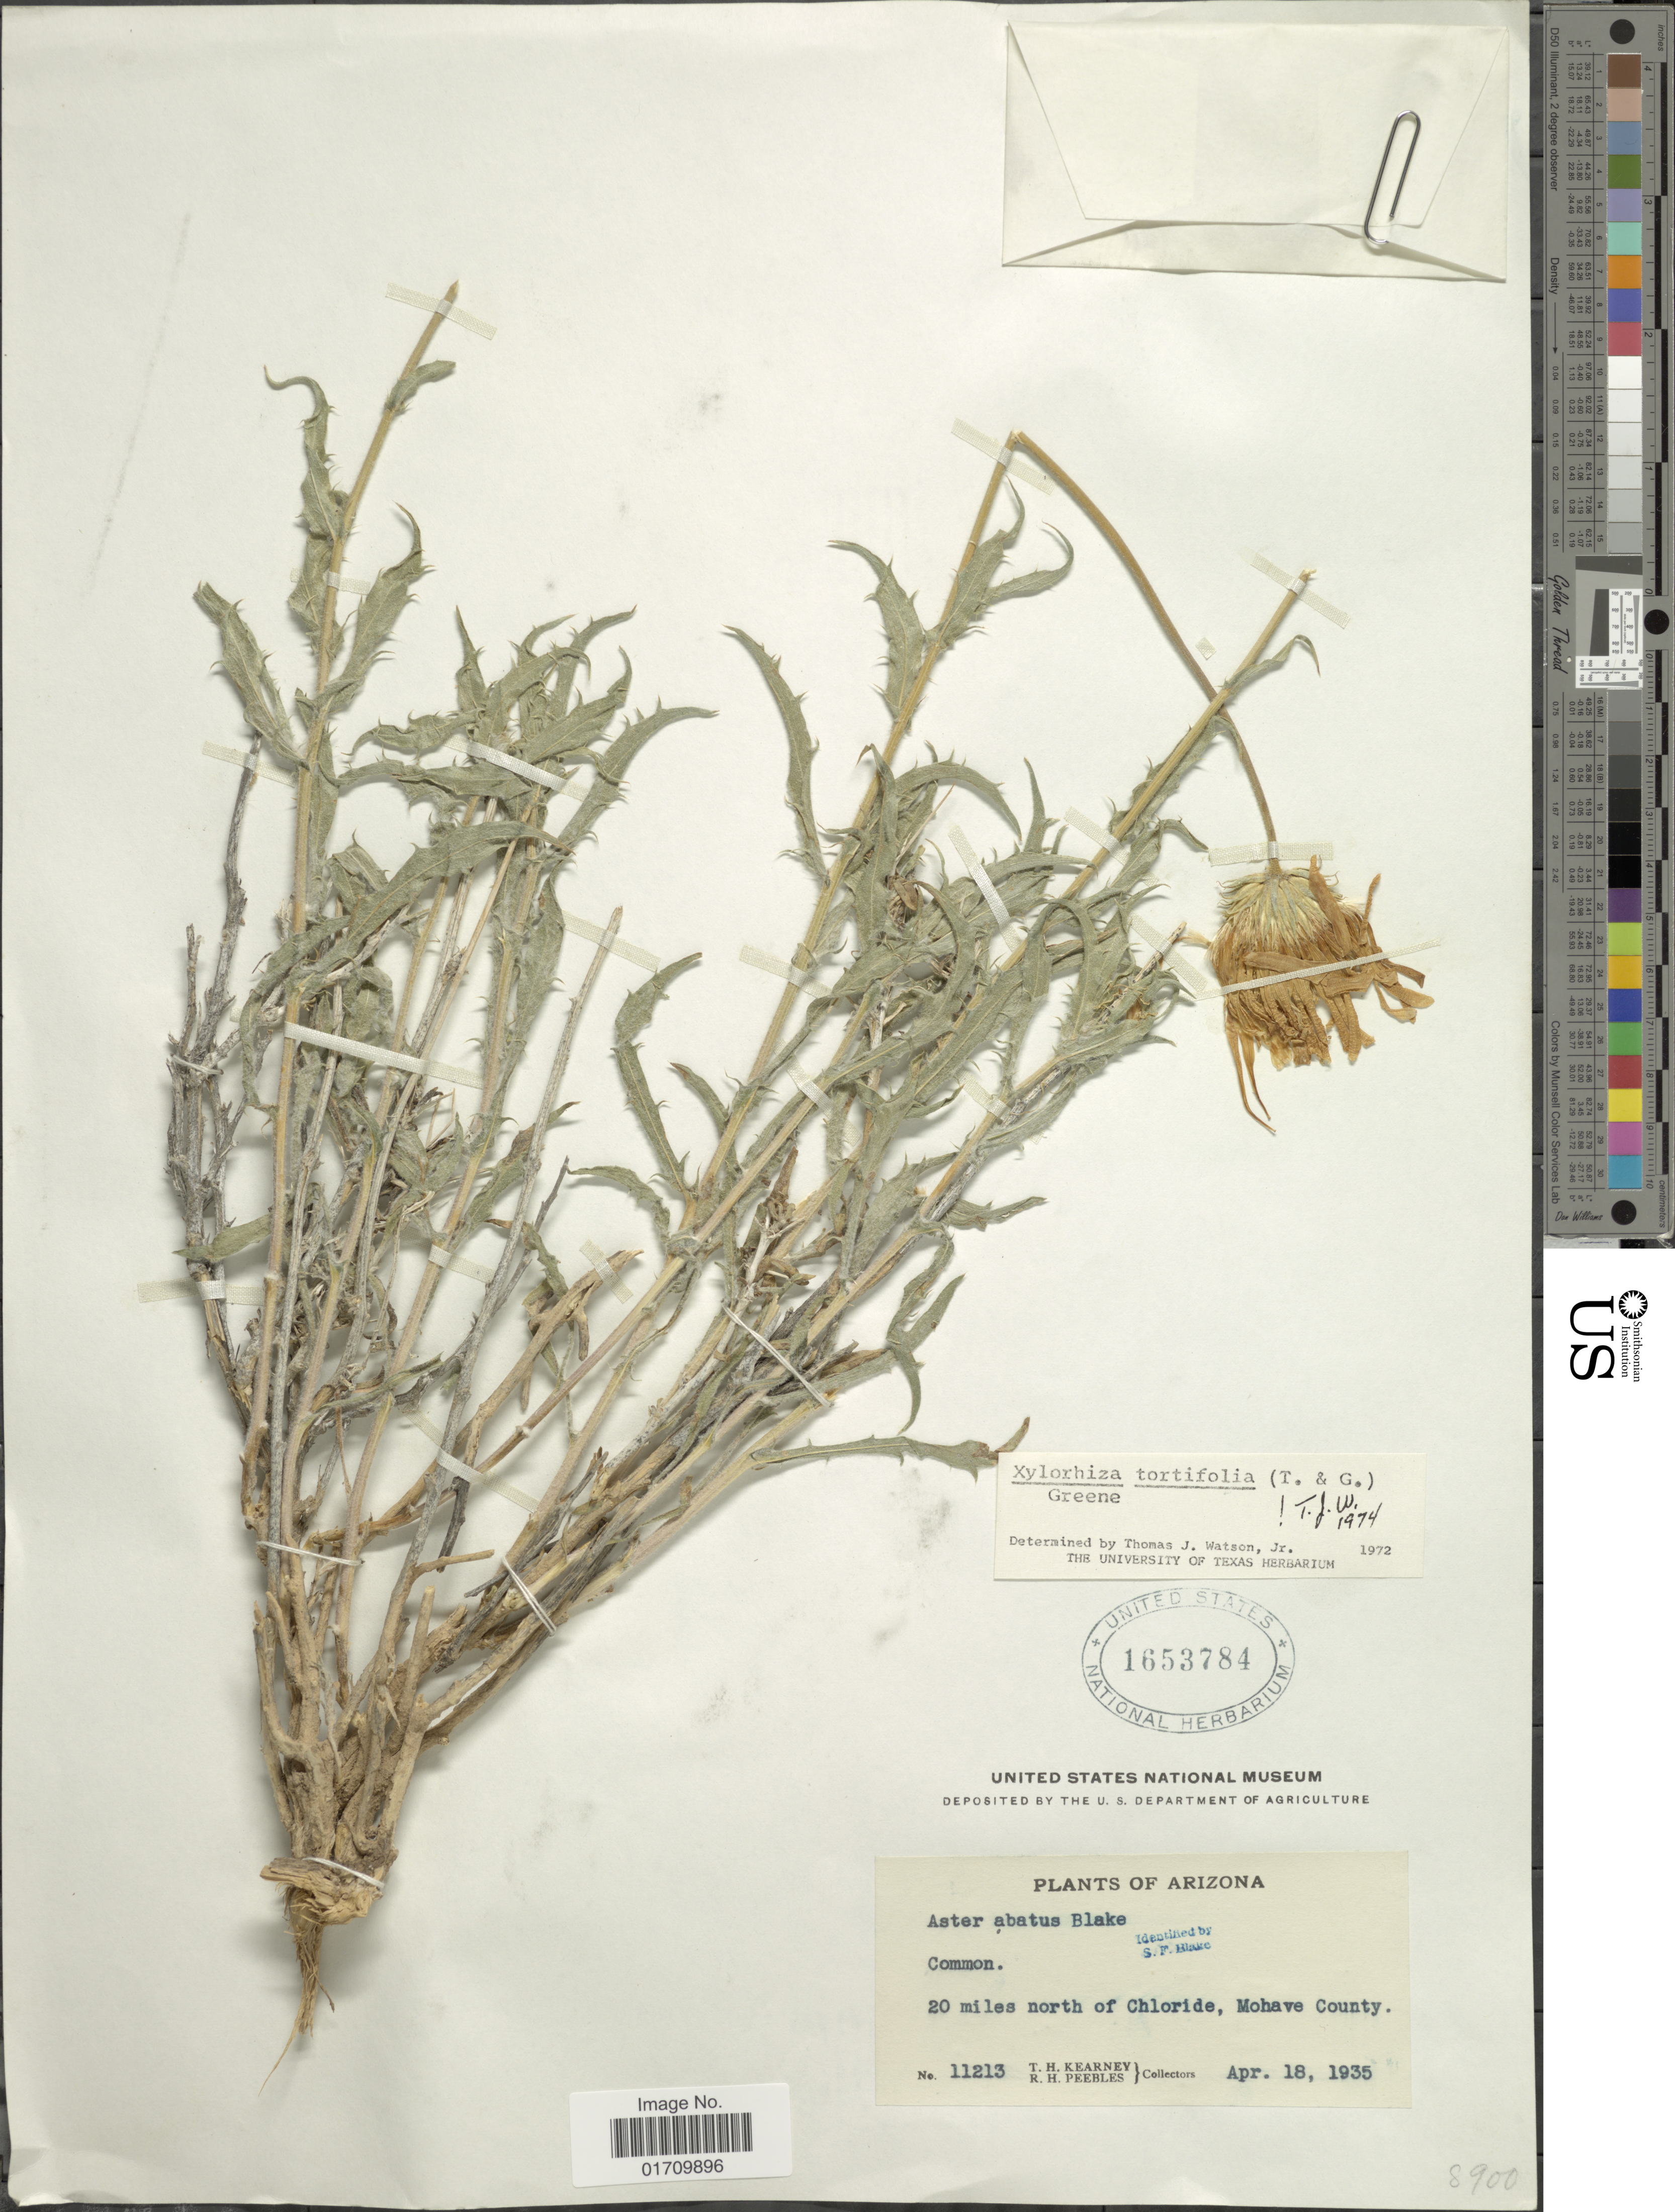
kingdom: Plantae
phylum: Tracheophyta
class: Magnoliopsida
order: Asterales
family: Asteraceae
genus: Xylorhiza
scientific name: Xylorhiza tortifolia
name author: (Torr. & A. Gray) Greene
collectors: T. H. Kearney & R. H. Peebles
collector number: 11213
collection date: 1935-04-18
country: United States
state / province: Arizona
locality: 20 miles north of Chloride, Mohave County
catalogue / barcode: US 1653784